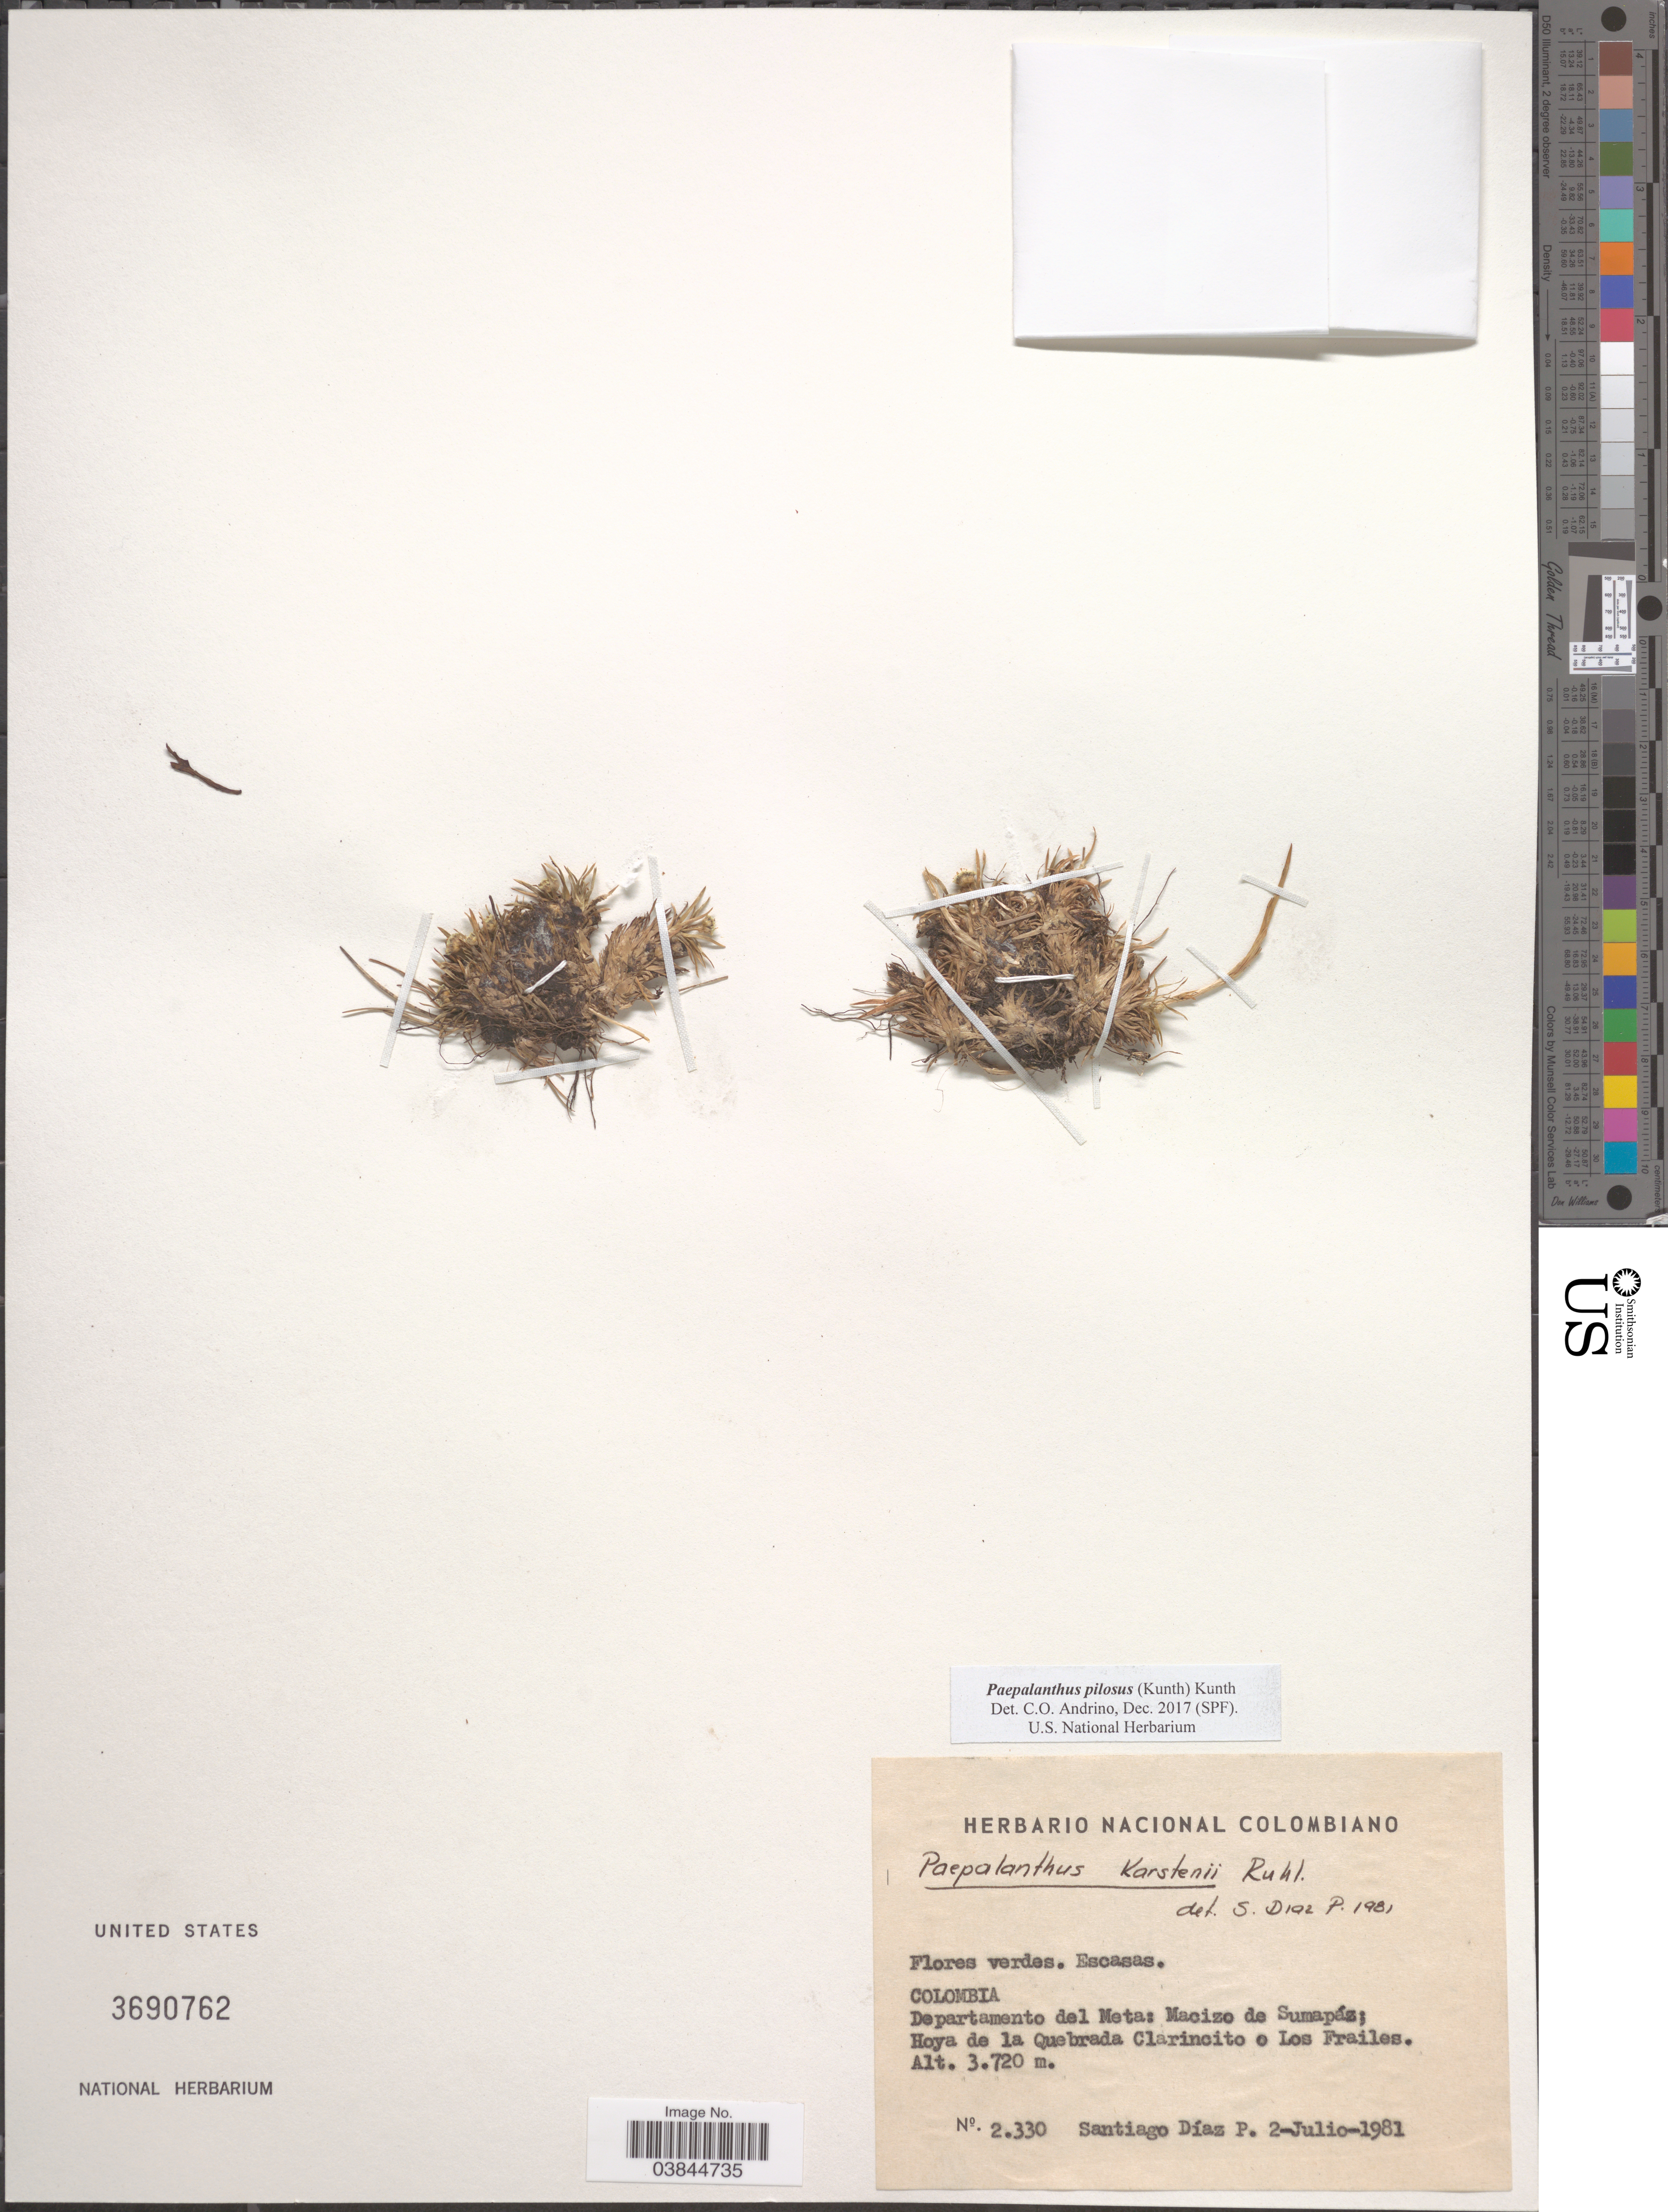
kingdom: Plantae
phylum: Tracheophyta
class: Liliopsida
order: Poales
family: Eriocaulaceae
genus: Paepalanthus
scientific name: Paepalanthus pilosus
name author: (Kunth) Kunth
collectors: S. Diaz P.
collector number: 2330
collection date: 1981-07-02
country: Colombia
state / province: Meta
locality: Departamento del Meta: Macizo de Sumapáz; Hoya de la Quebrada Clarincito o Los Frailes.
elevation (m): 3720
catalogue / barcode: US 3690762